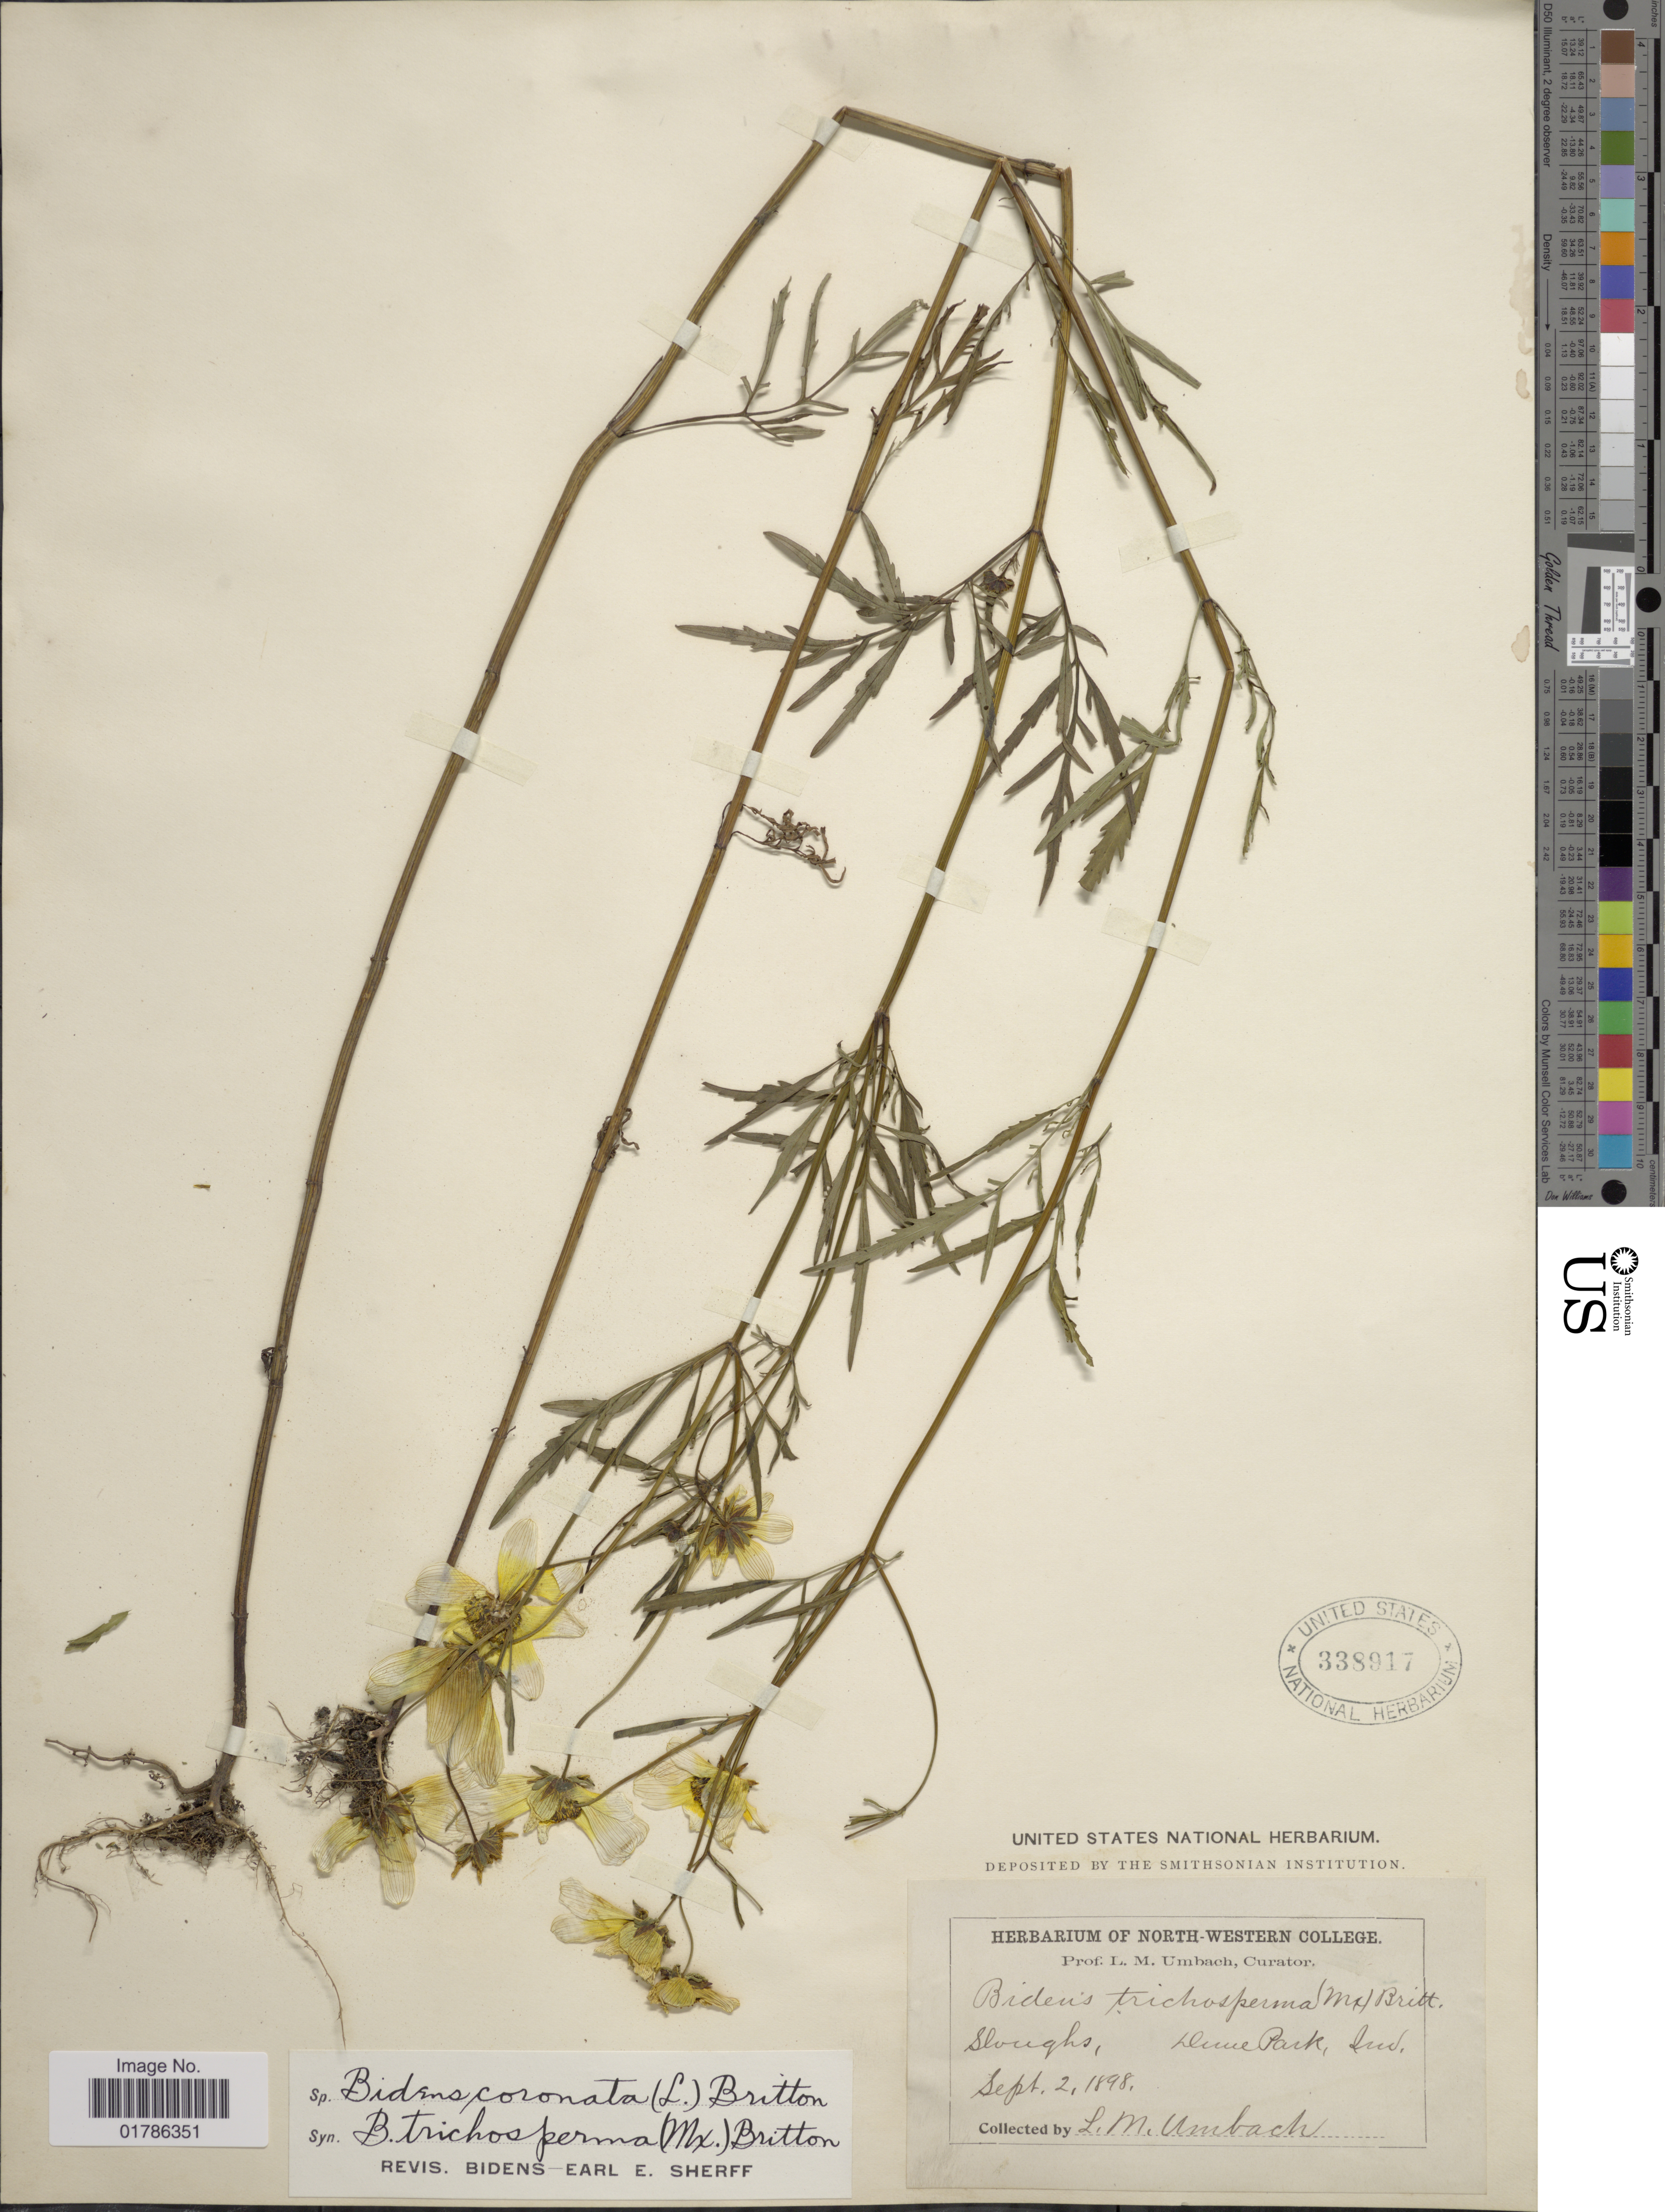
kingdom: Plantae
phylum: Tracheophyta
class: Magnoliopsida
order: Asterales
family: Asteraceae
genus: Bidens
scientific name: Bidens coronata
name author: (L.) Britton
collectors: L. M. Umbach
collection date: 1898-09-02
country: United States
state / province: Indiana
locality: Sloughs, Dune Park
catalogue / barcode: US 338917